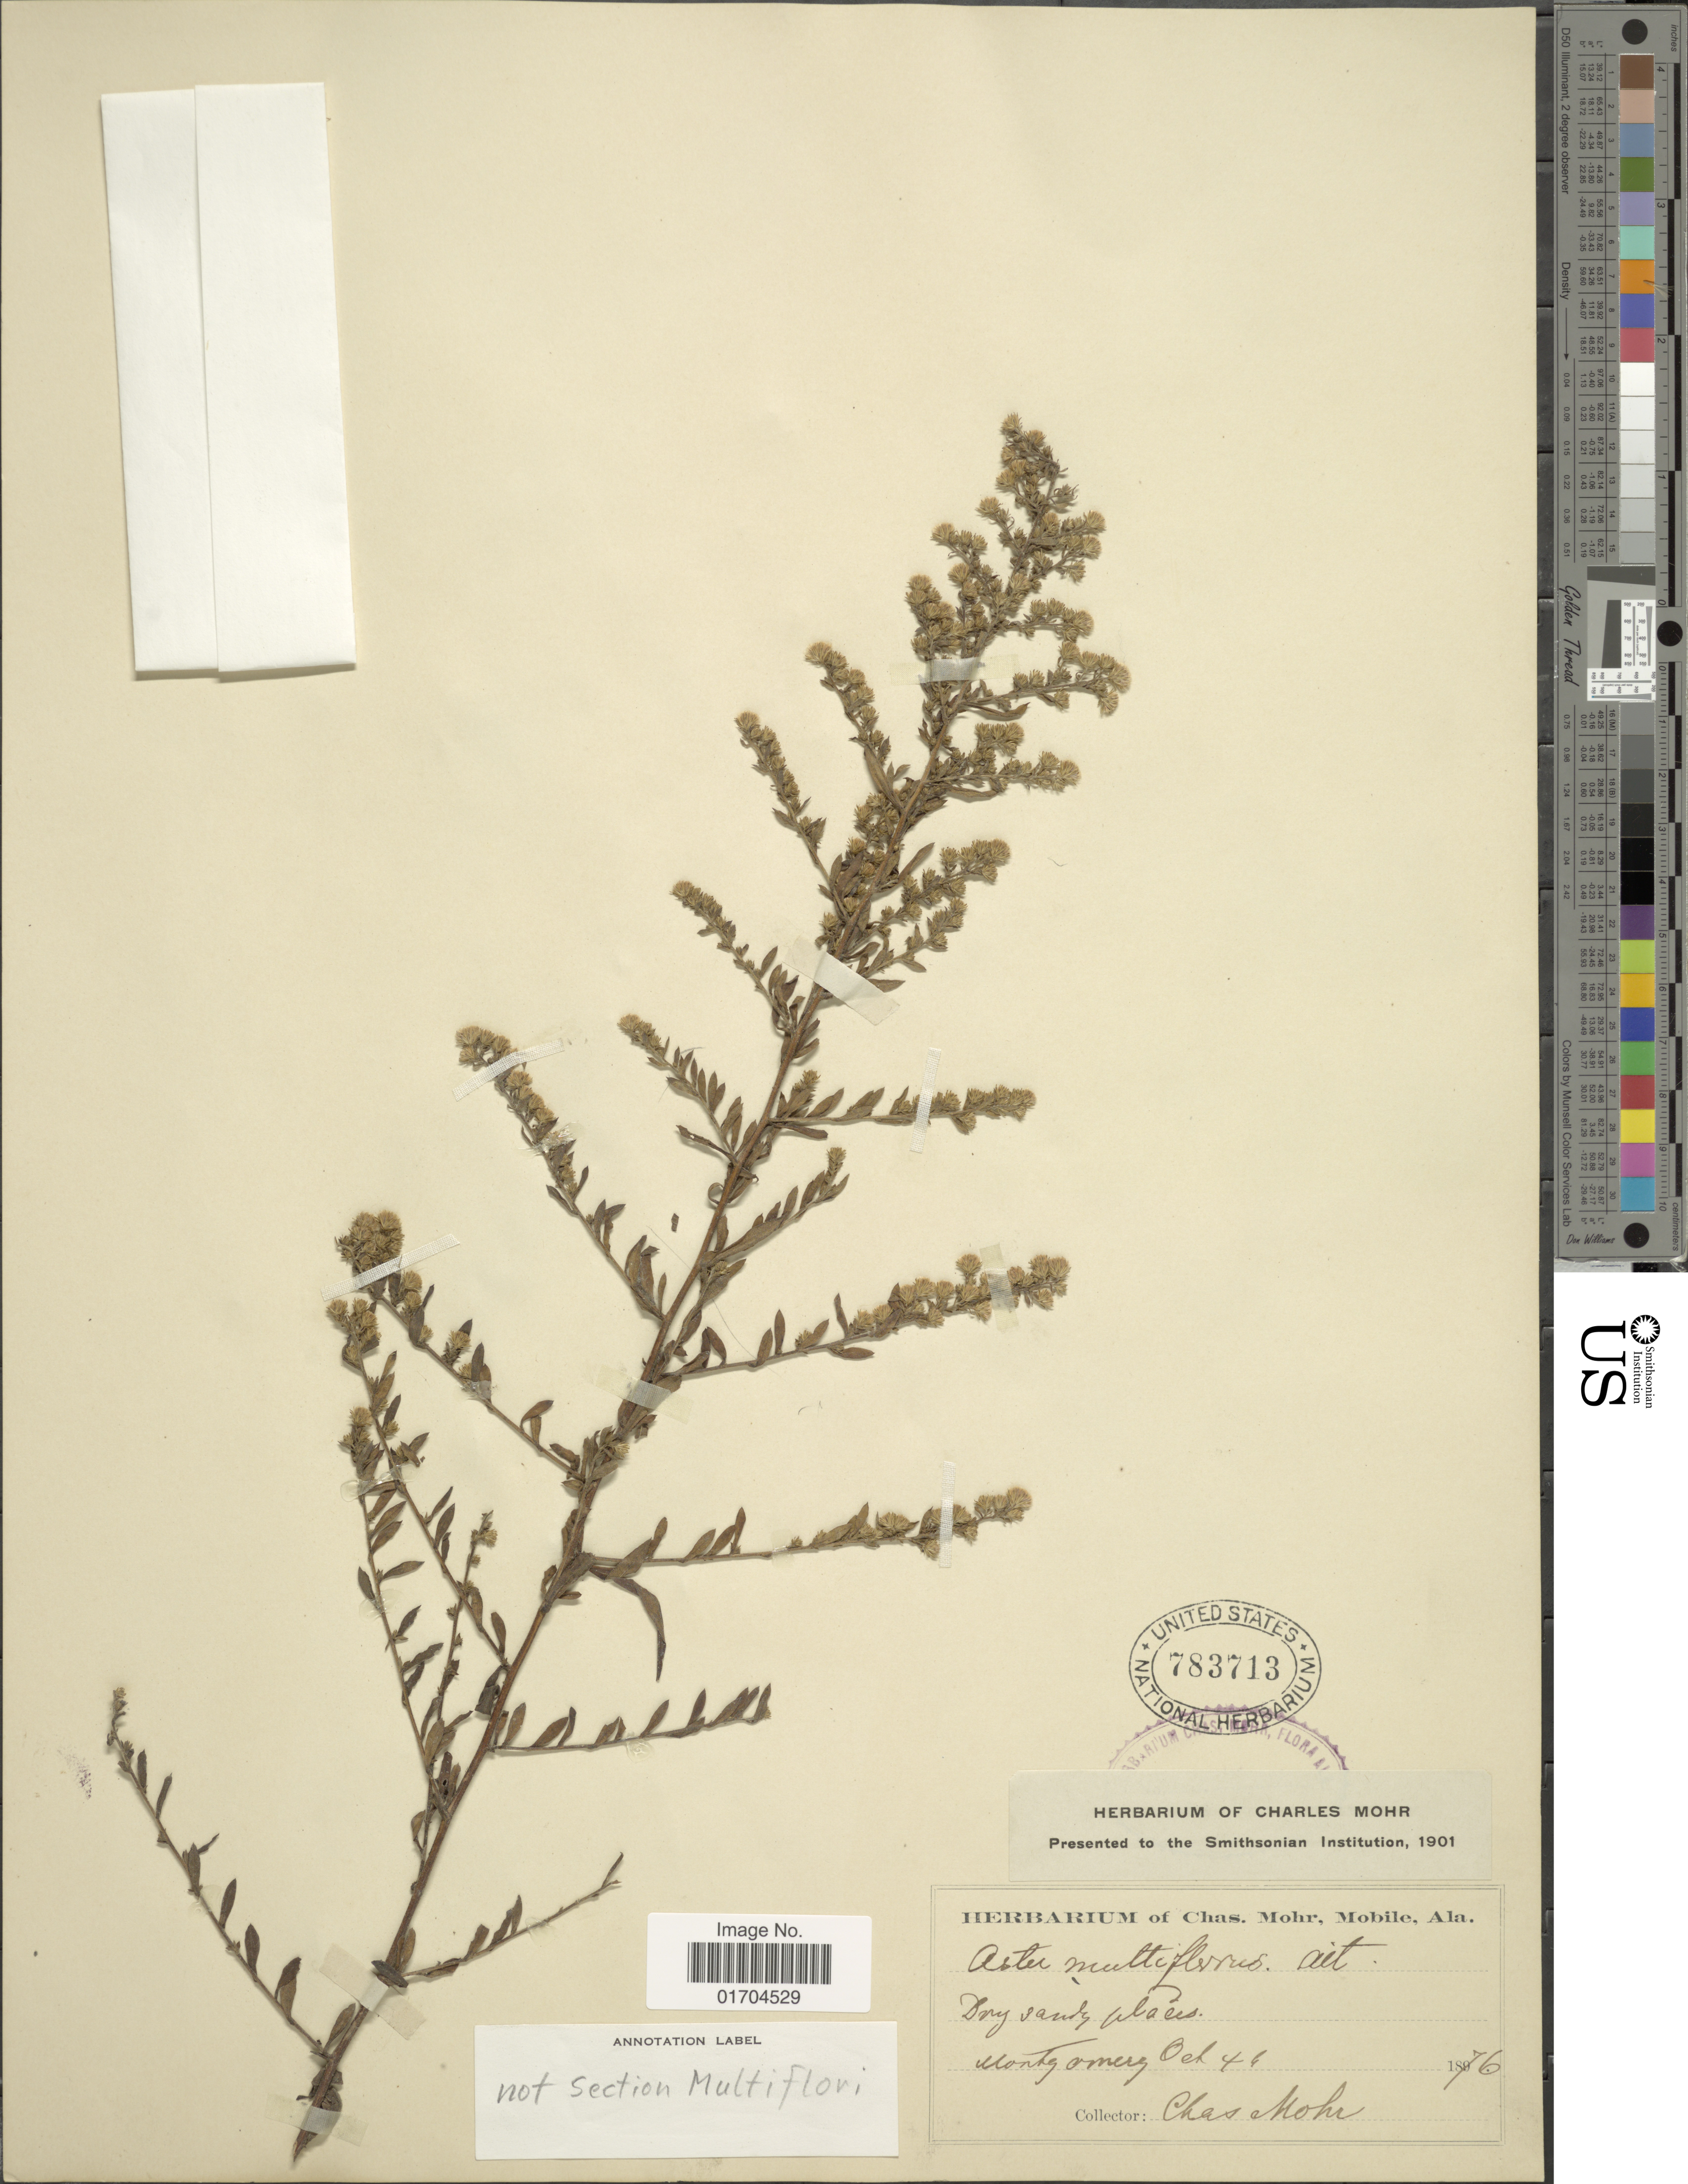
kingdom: Plantae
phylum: Tracheophyta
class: Magnoliopsida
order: Asterales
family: Asteraceae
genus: Symphyotrichum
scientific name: Symphyotrichum sp.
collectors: Mohr, C. T. (herbarium)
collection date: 1876-10-04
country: United States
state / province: Alabama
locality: Montgomery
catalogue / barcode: US 783713